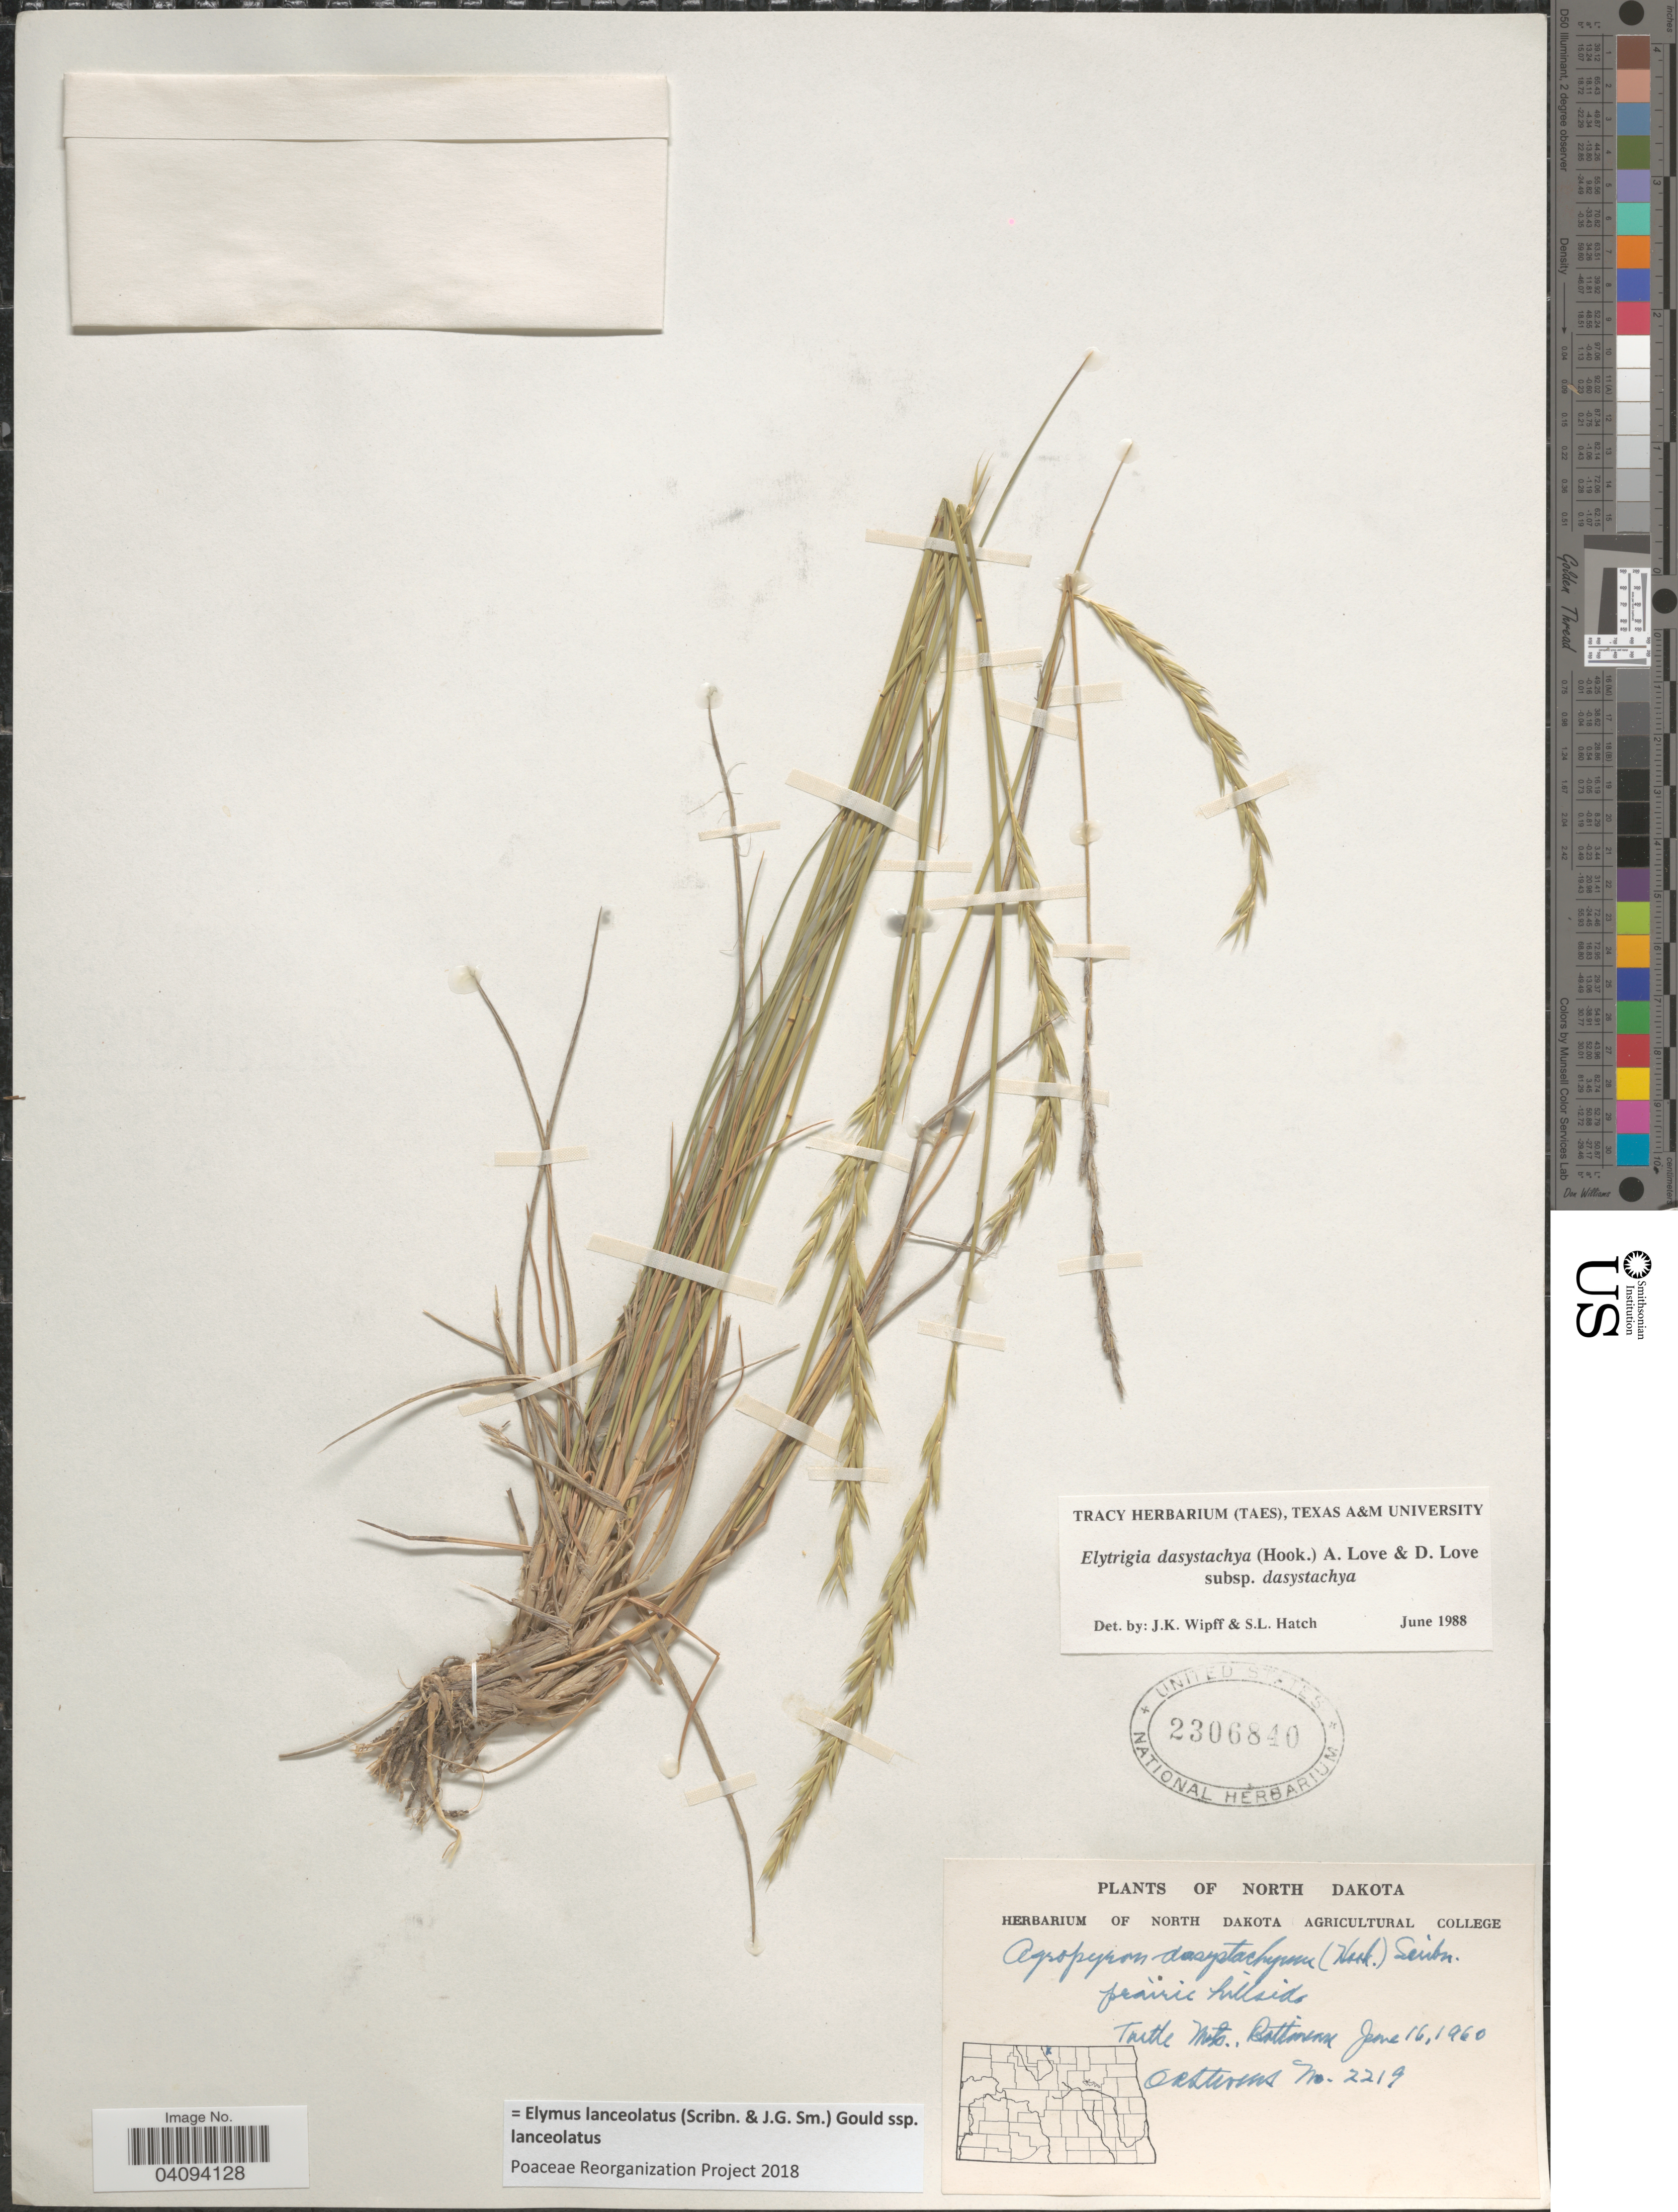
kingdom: Plantae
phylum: Tracheophyta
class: Liliopsida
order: Poales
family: Poaceae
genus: Elymus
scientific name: Elymus lanceolatus subsp. lanceolatus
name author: (Scribn. & J.G. Sm.) Gould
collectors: O. A. Stevens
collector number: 2219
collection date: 1960-06-16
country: United States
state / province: North Dakota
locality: Turtle Mts., Bottineau.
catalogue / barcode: US 2306840